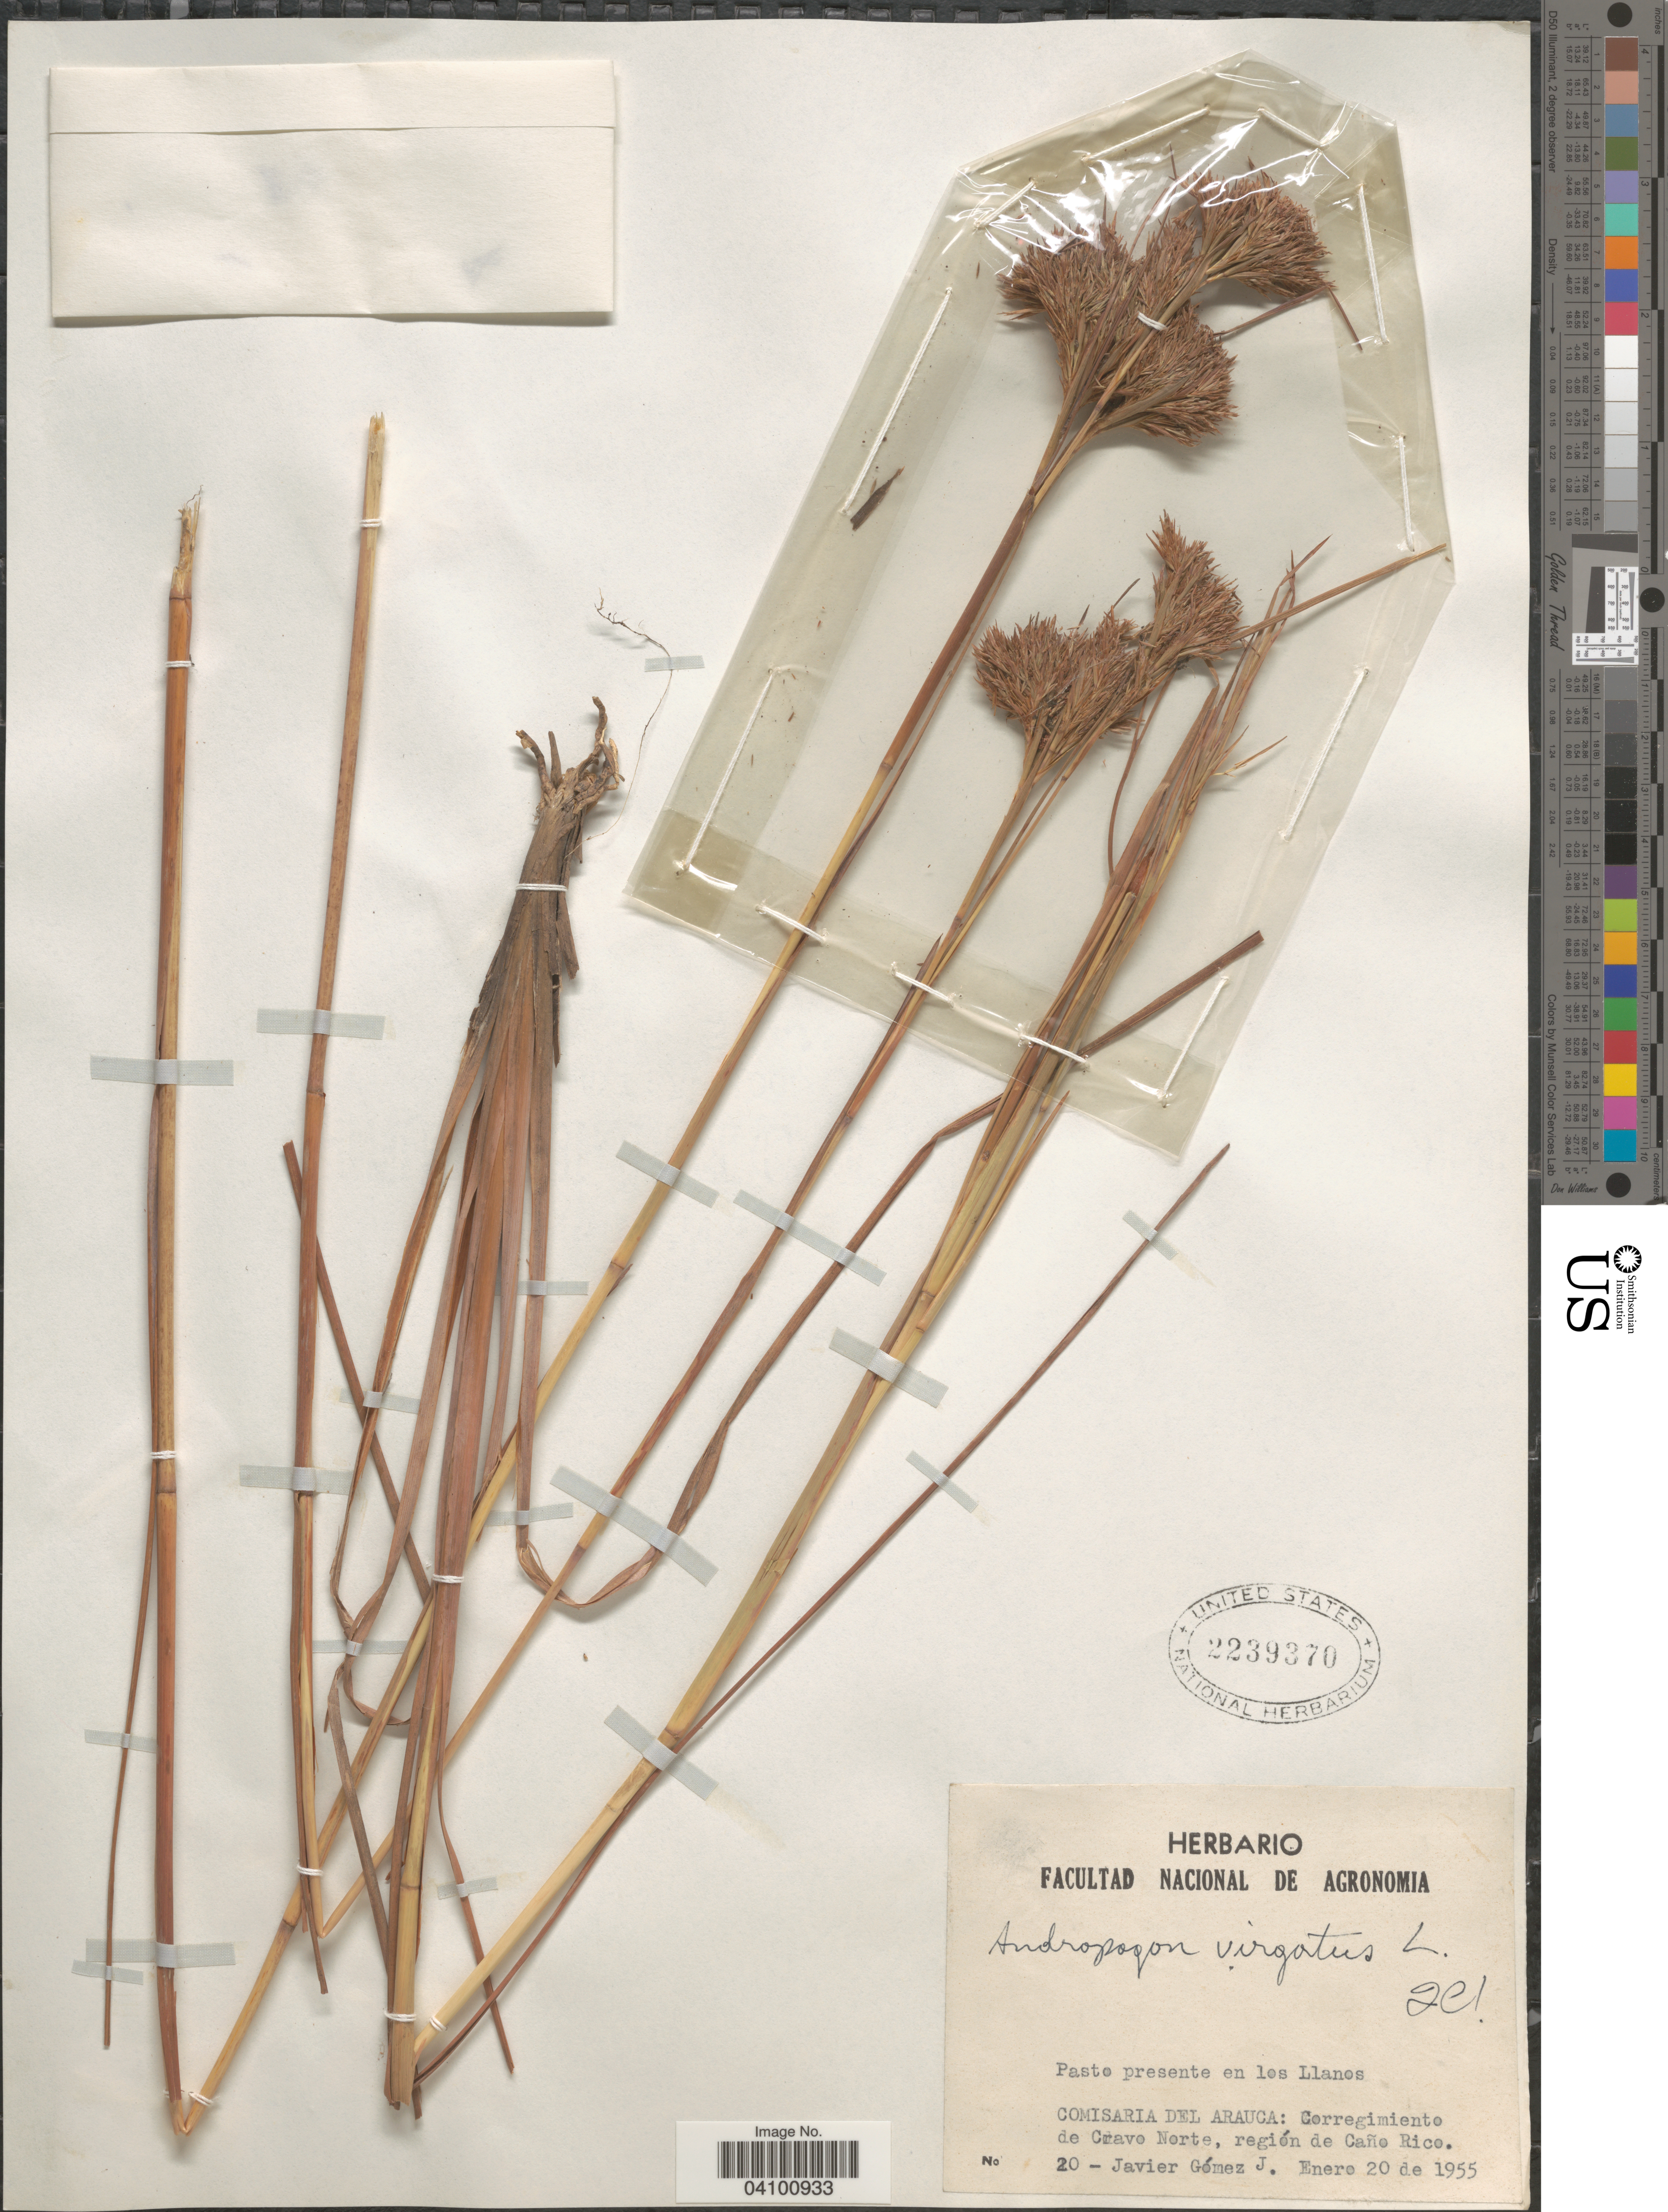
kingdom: Plantae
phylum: Tracheophyta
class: Liliopsida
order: Poales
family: Poaceae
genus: Andropogon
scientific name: Andropogon virgatus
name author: Desv. ex Ham.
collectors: G. Javier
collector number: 20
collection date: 1955-01-20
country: Colombia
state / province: Arauca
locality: Pasto presente en los Llanos. Comisario del Arauca: Corregimiento de Cravo Norte, región de Caño Rico.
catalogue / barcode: US 2239370